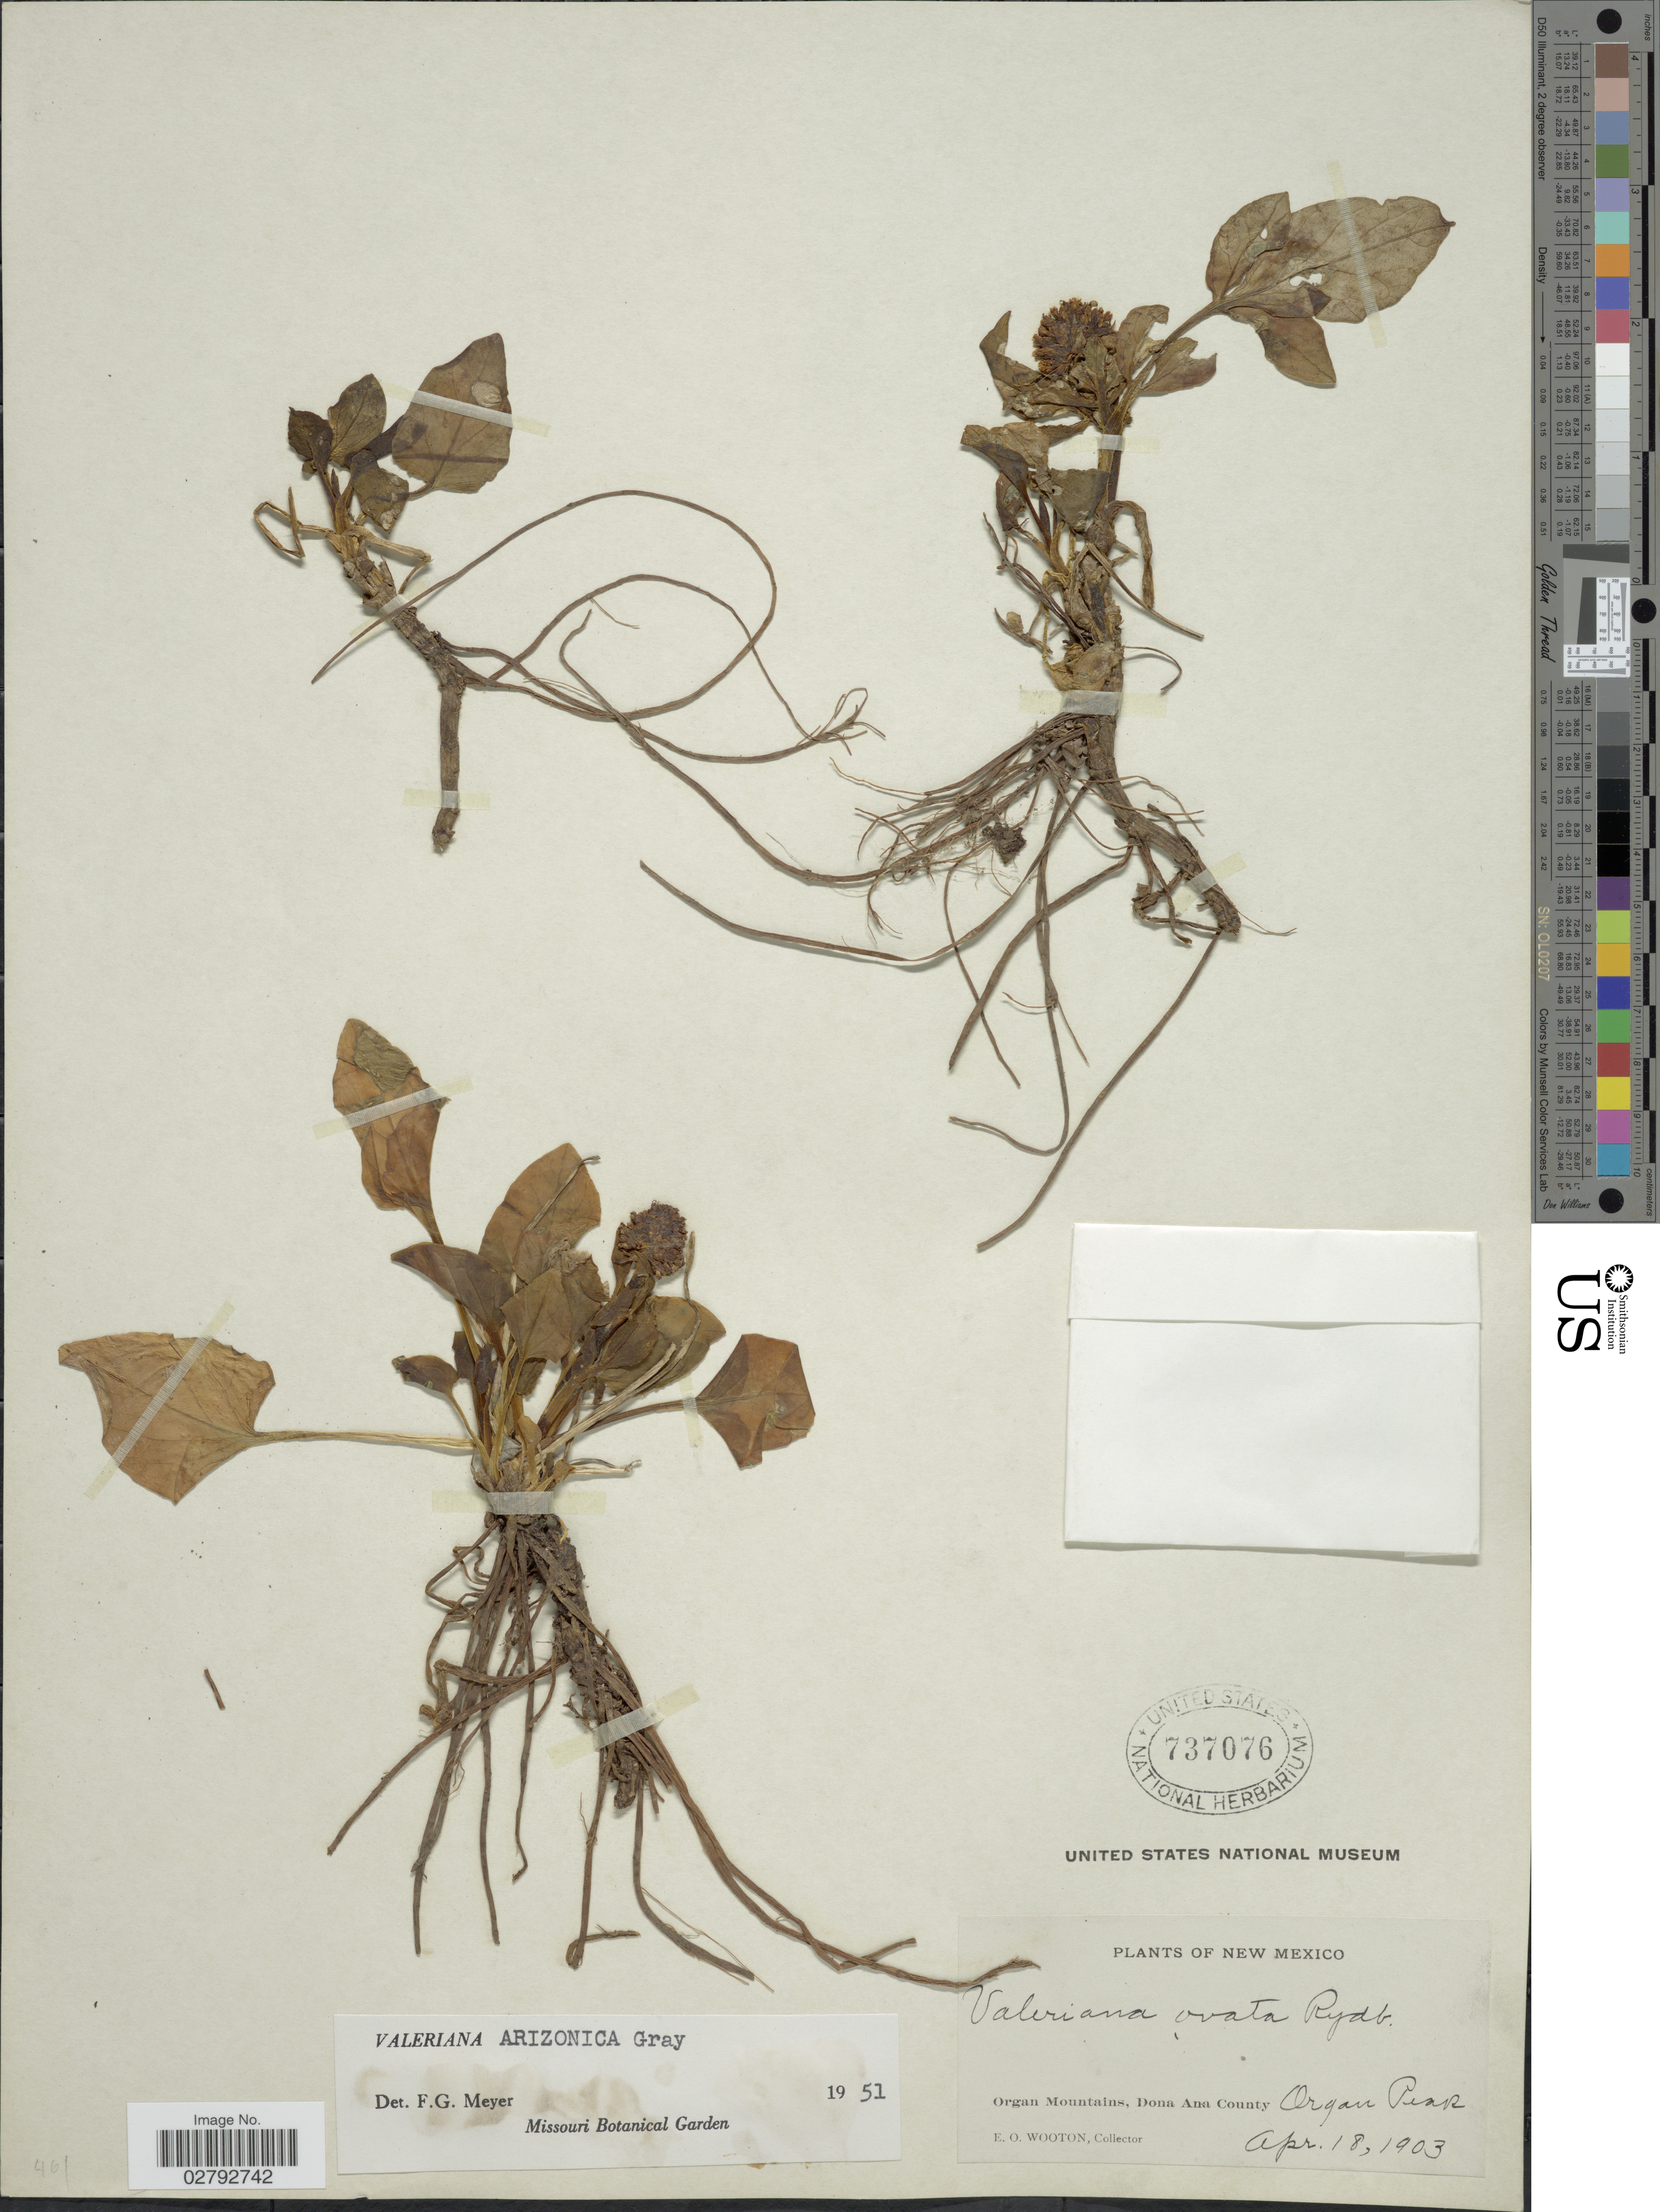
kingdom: Plantae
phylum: Tracheophyta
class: Magnoliopsida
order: Dipsacales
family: Caprifoliaceae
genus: Valeriana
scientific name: Valeriana arizonica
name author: A. Gray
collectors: E. O. Wooton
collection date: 1903-04-18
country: United States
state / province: New Mexico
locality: Organ Mountains, Dona Ana County. Organ Peak.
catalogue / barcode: US 737076